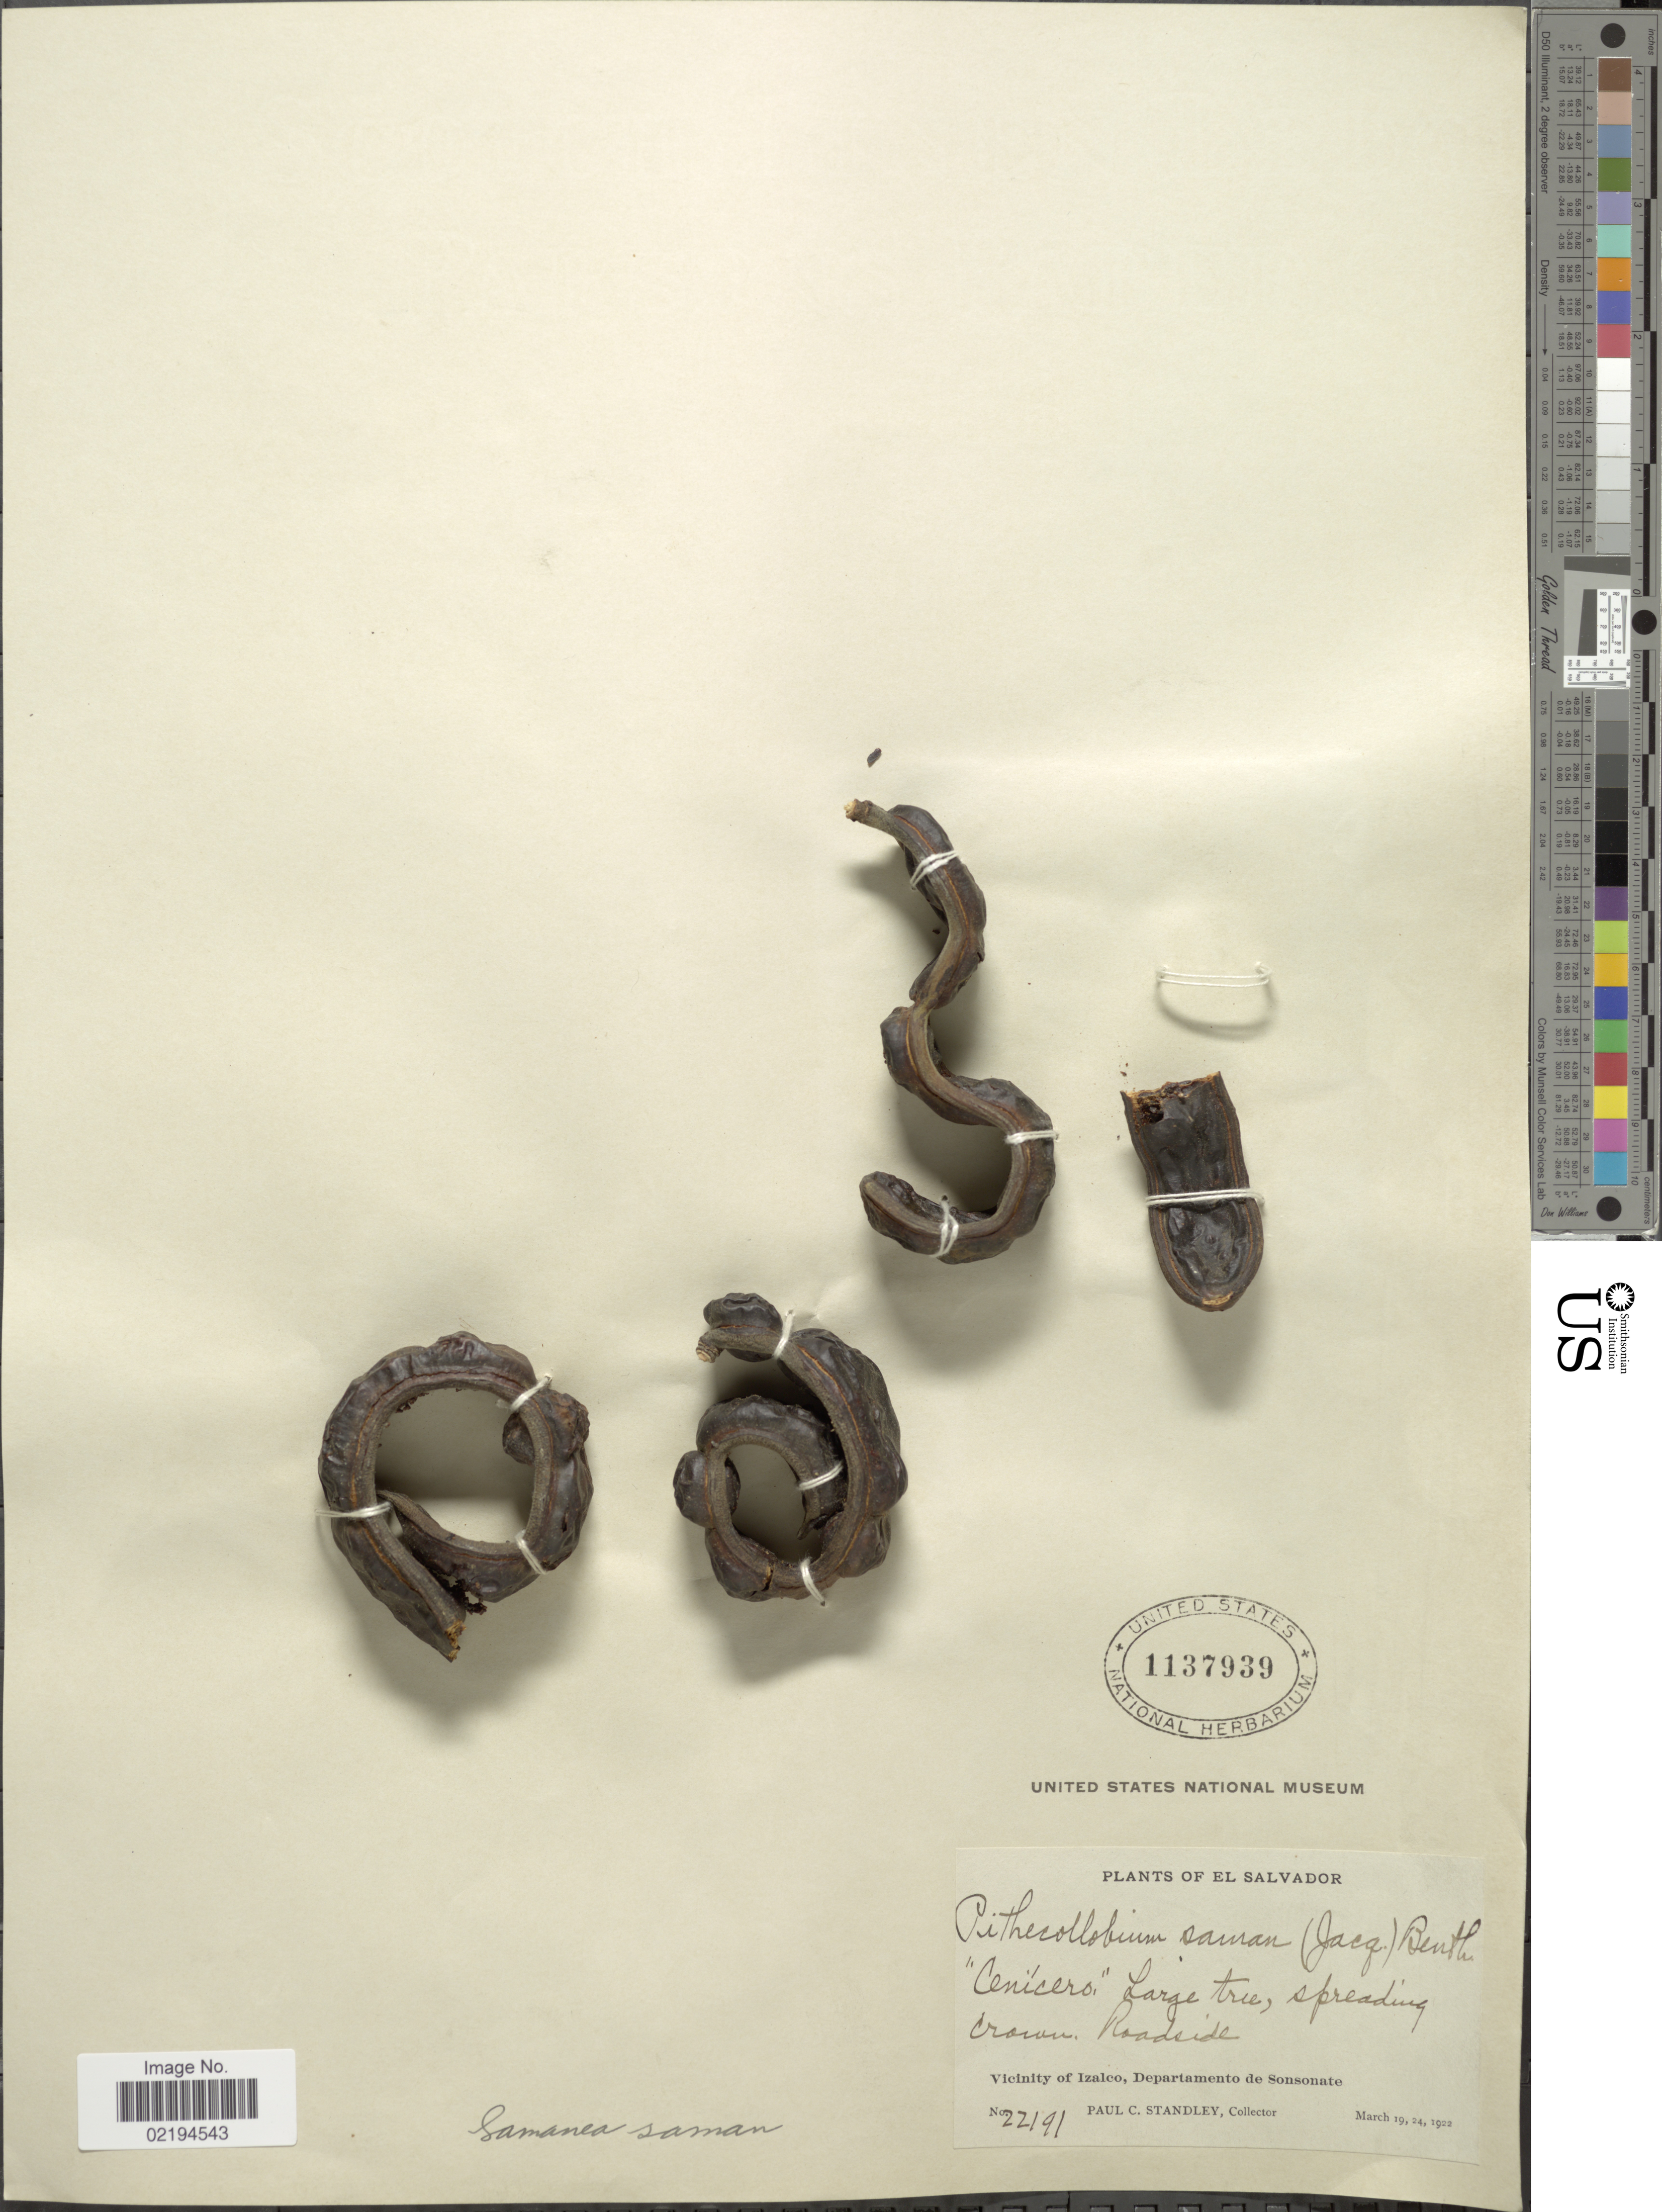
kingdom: Plantae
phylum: Tracheophyta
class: Magnoliopsida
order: Fabales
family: Fabaceae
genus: Samanea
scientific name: Samanea saman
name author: (Jacq.) Merr.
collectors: P. C. Standley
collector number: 22191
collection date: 1922-03-19/1922-03-24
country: El Salvador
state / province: Sonsonate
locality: Vicinity of Izalco, corwn, roadside.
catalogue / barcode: US 1137939